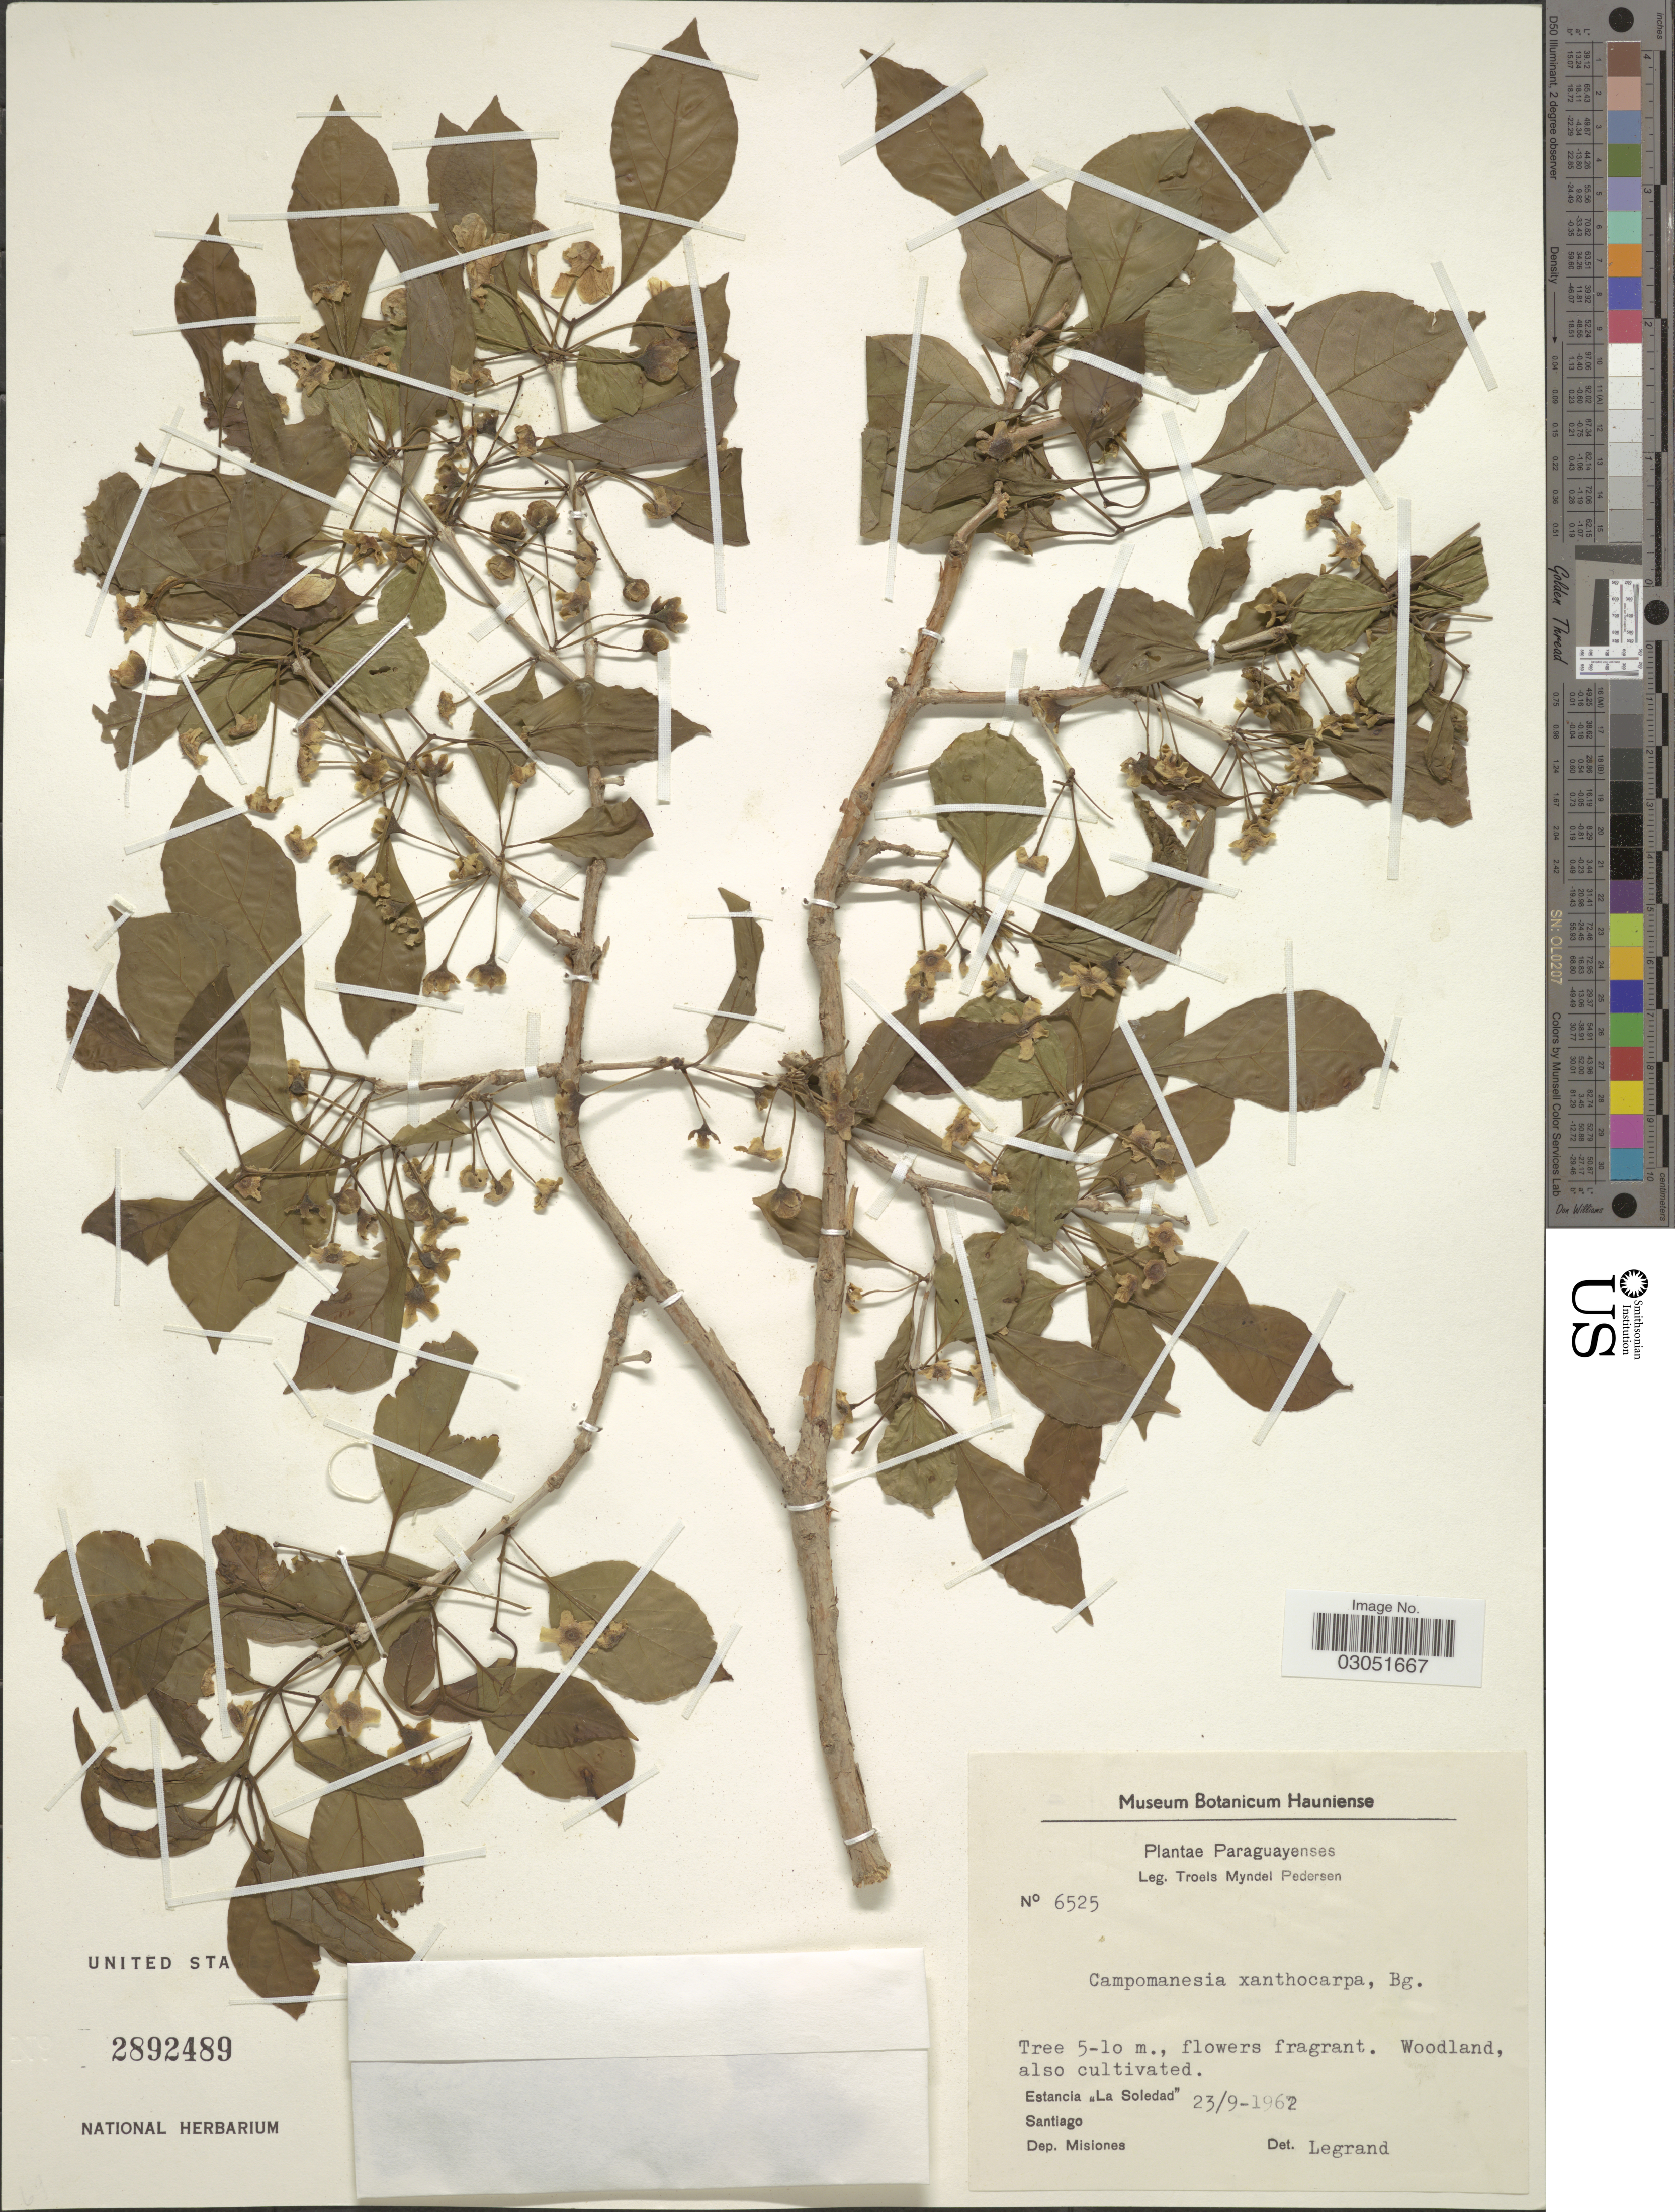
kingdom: Plantae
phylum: Tracheophyta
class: Magnoliopsida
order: Myrtales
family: Myrtaceae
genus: Campomanesia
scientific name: Campomanesia xanthocarpa var. xanthocarpa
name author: (Mart.) O. Berg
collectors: T. Pederson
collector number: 6525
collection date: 1962-09-23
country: Argentina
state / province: Misiones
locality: Estancia "La Soledad" Santiago. Dep. Misiones.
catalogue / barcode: US 2892489